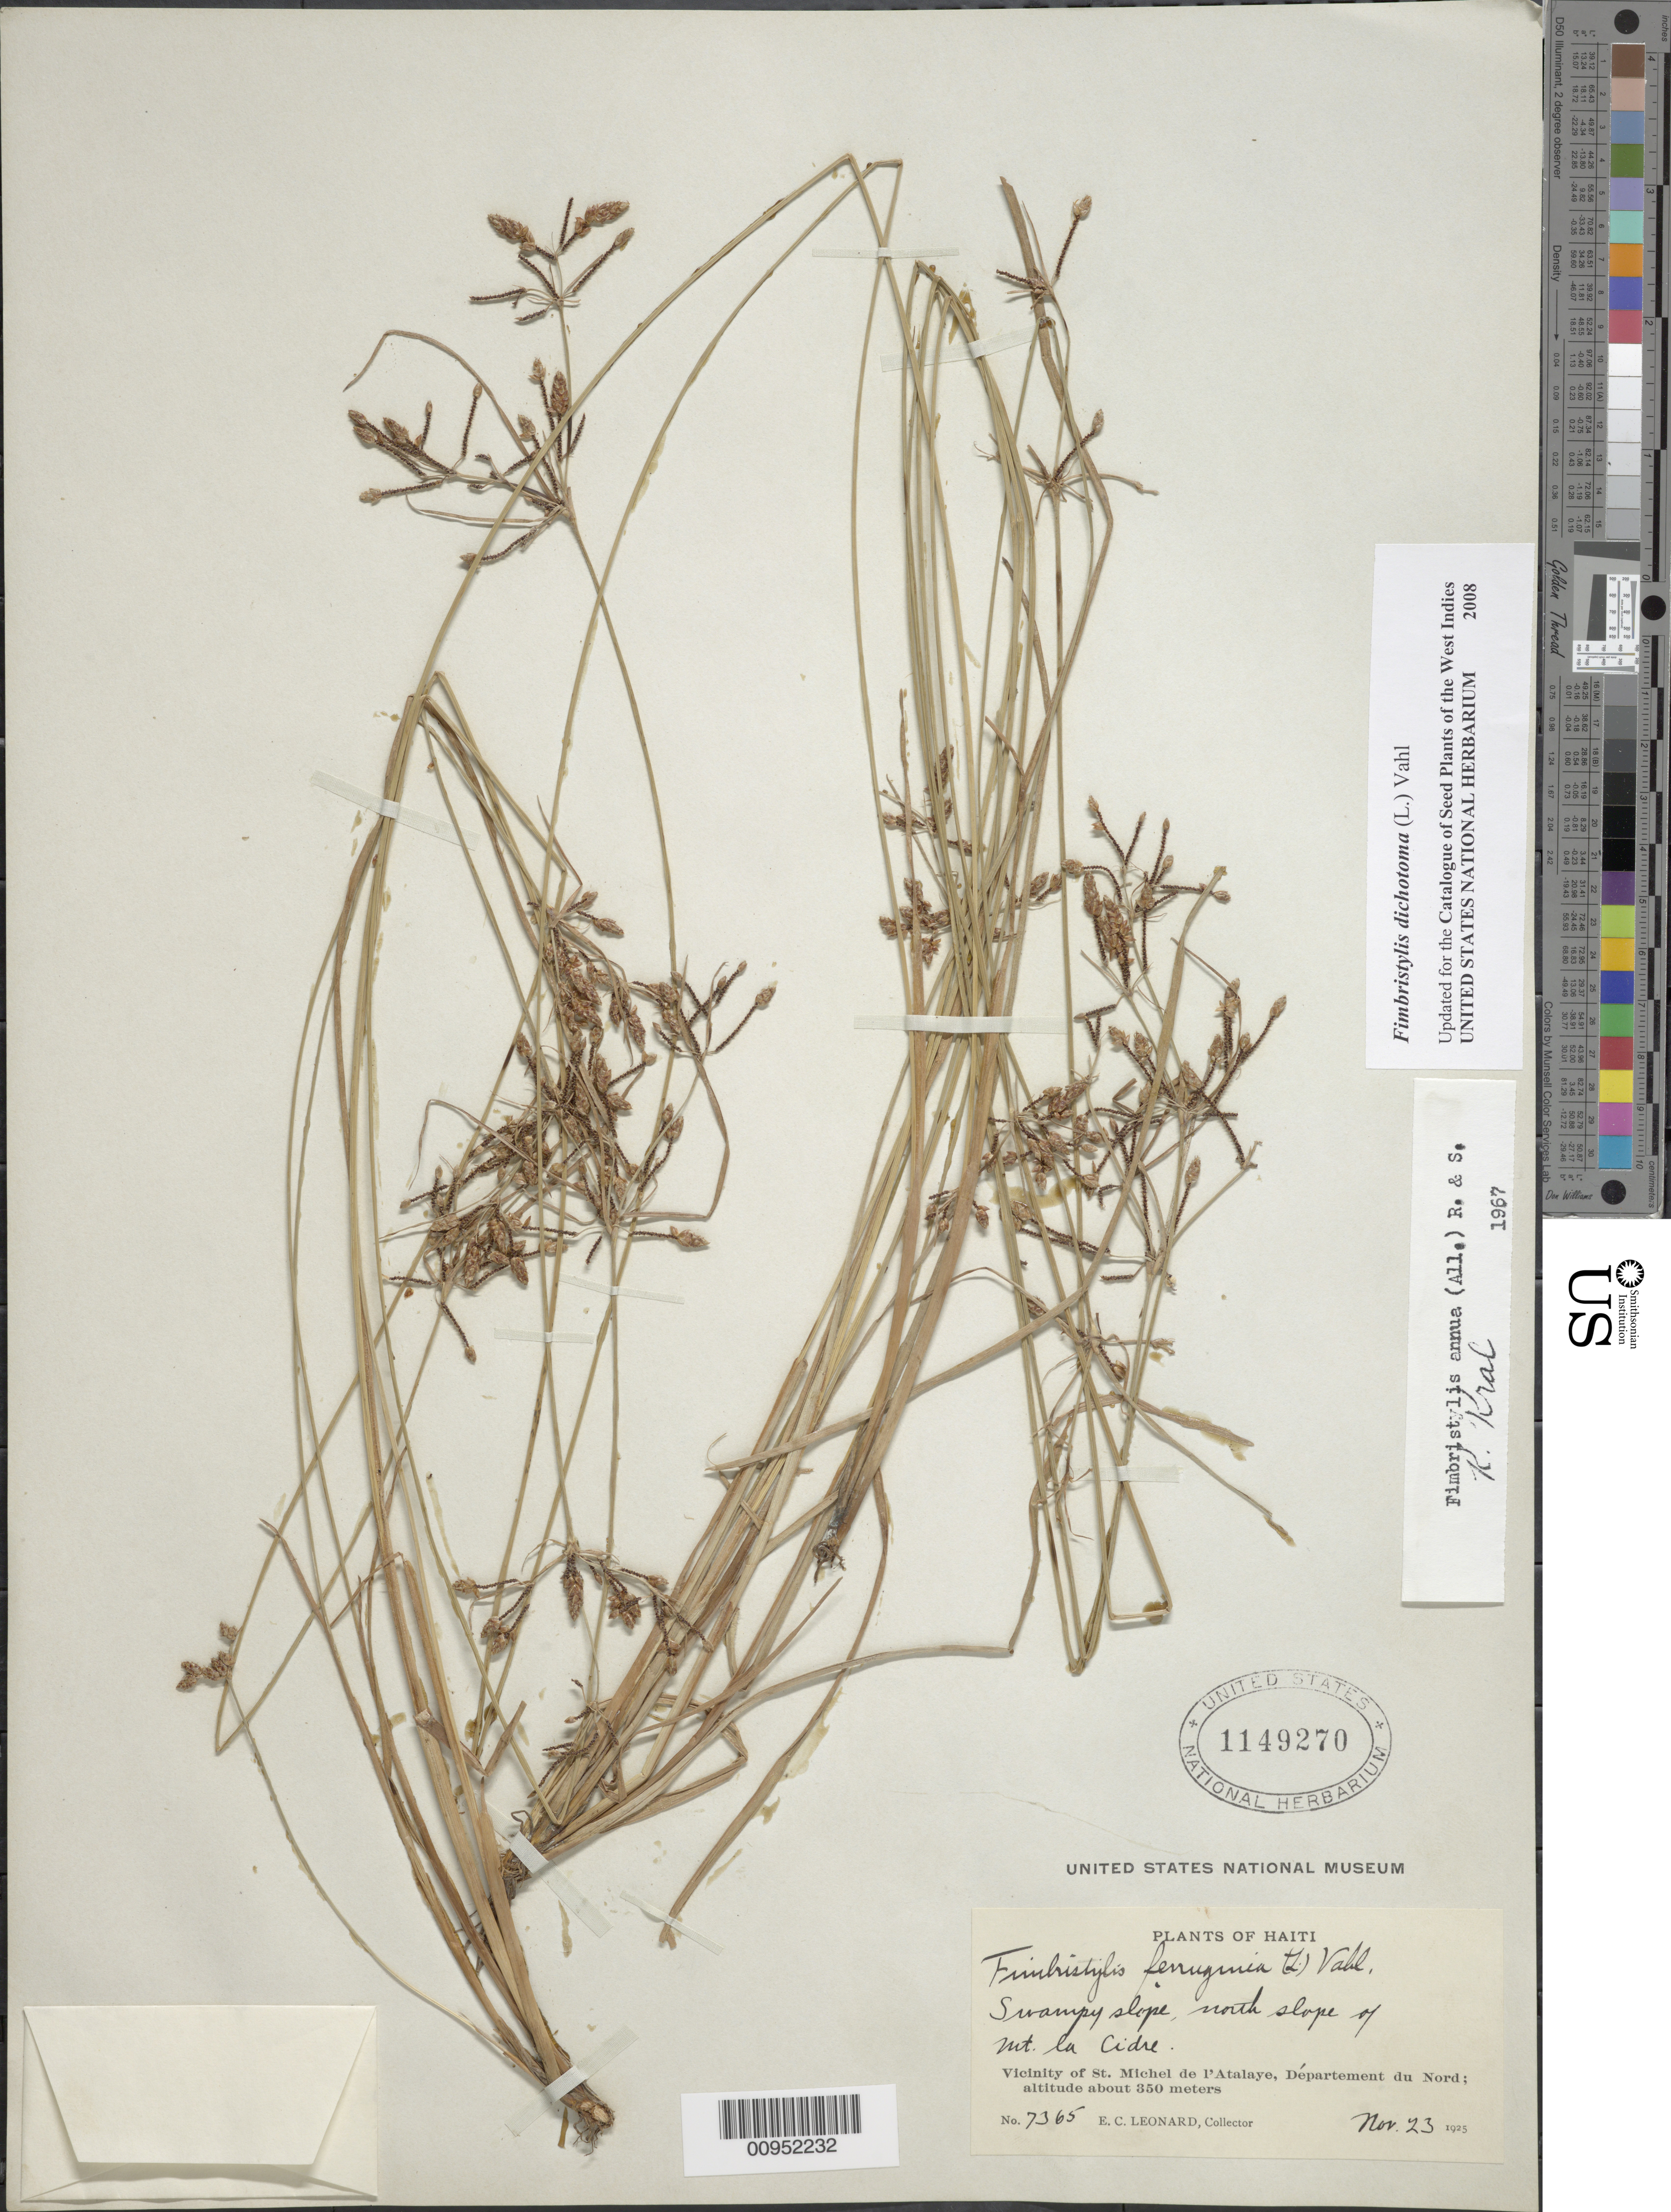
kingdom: Plantae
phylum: Tracheophyta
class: Liliopsida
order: Poales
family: Cyperaceae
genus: Fimbristylis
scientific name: Fimbristylis dichotoma subsp. dichotoma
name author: (L.) Vahl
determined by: Strong, M. T., (US), Smithsonian Institution - National Museum of Natural History (UNITED STATES)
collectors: E. C. Leonard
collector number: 7365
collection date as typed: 23 Nov 1925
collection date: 1925-11-23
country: Haiti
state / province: Artibonite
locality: Vicinity of St. Michel de l'Atalaye, north slope of Mt. la Cidre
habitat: Swampy slope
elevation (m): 350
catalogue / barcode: US 1149270